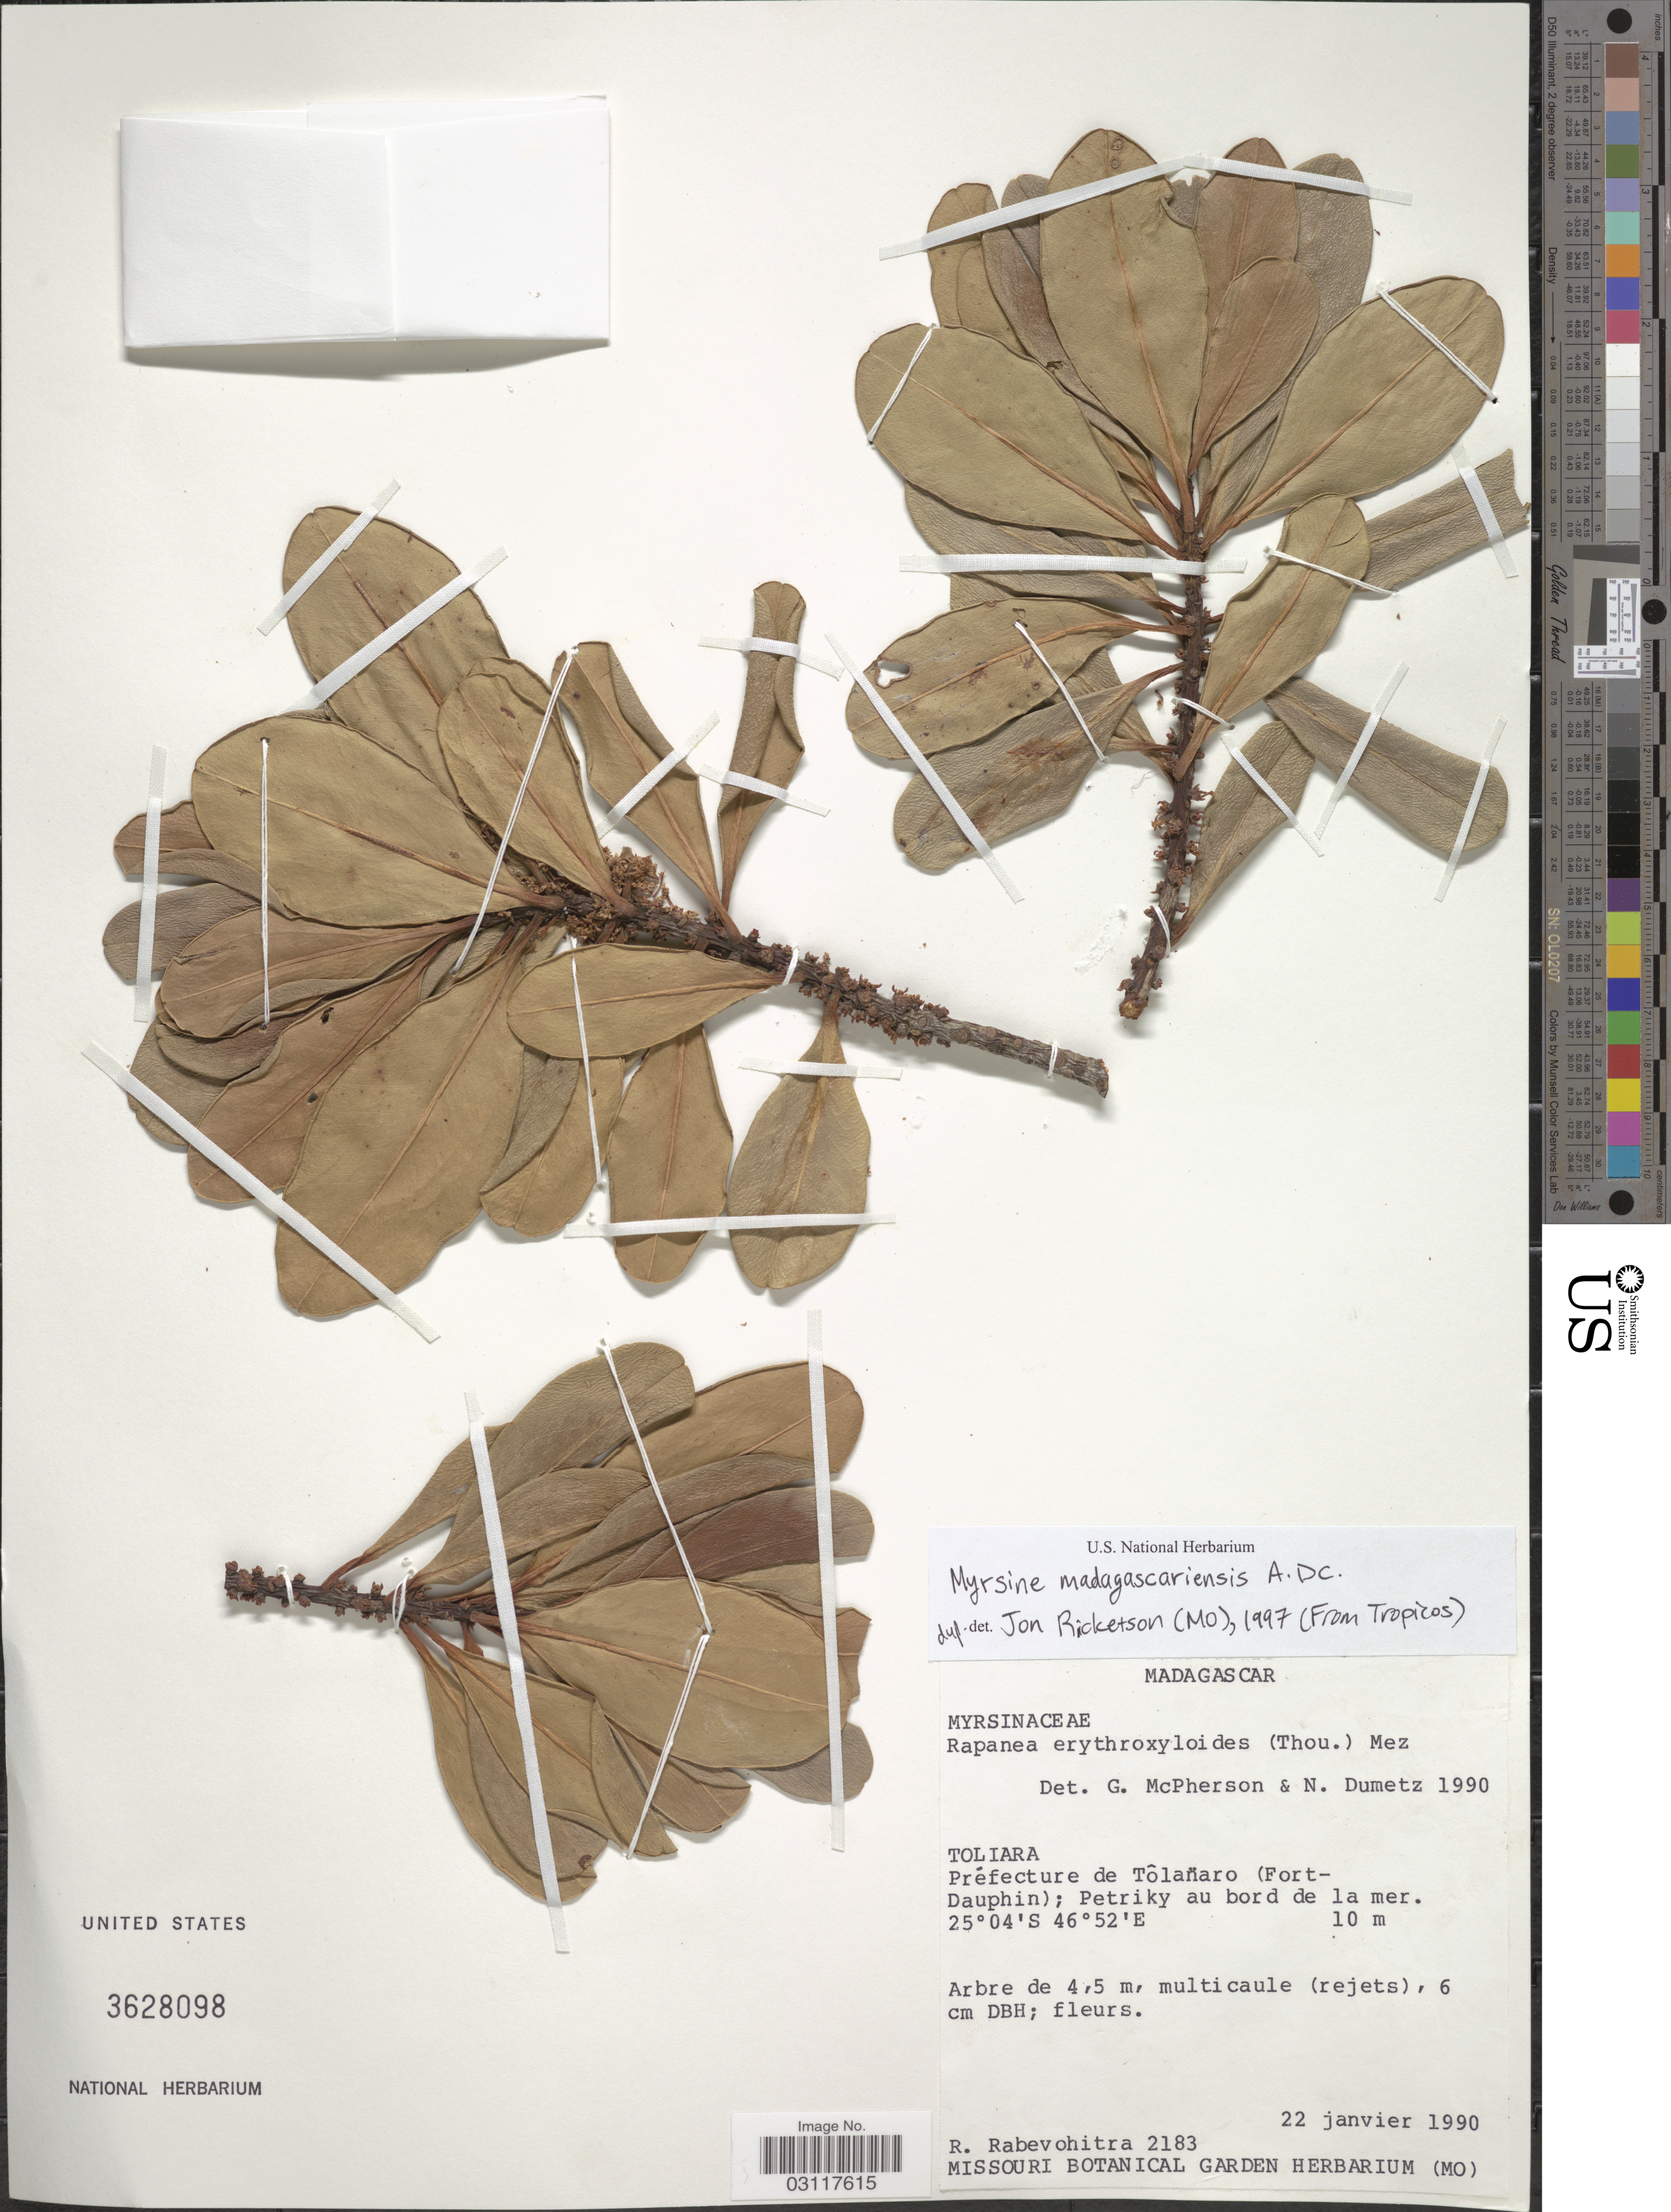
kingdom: Plantae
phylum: Tracheophyta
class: Magnoliopsida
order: Ericales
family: Primulaceae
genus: Myrsine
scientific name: Myrsine madagascariensis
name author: A. DC.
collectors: R. Rabevohitra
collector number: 2183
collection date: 1990-01-22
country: Madagascar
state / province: Atsimo-Atsinanana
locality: Préfecture de Tôlanaro (Fort-Dauphin); Petriky au bord de la mer.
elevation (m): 10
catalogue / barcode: US 3628098